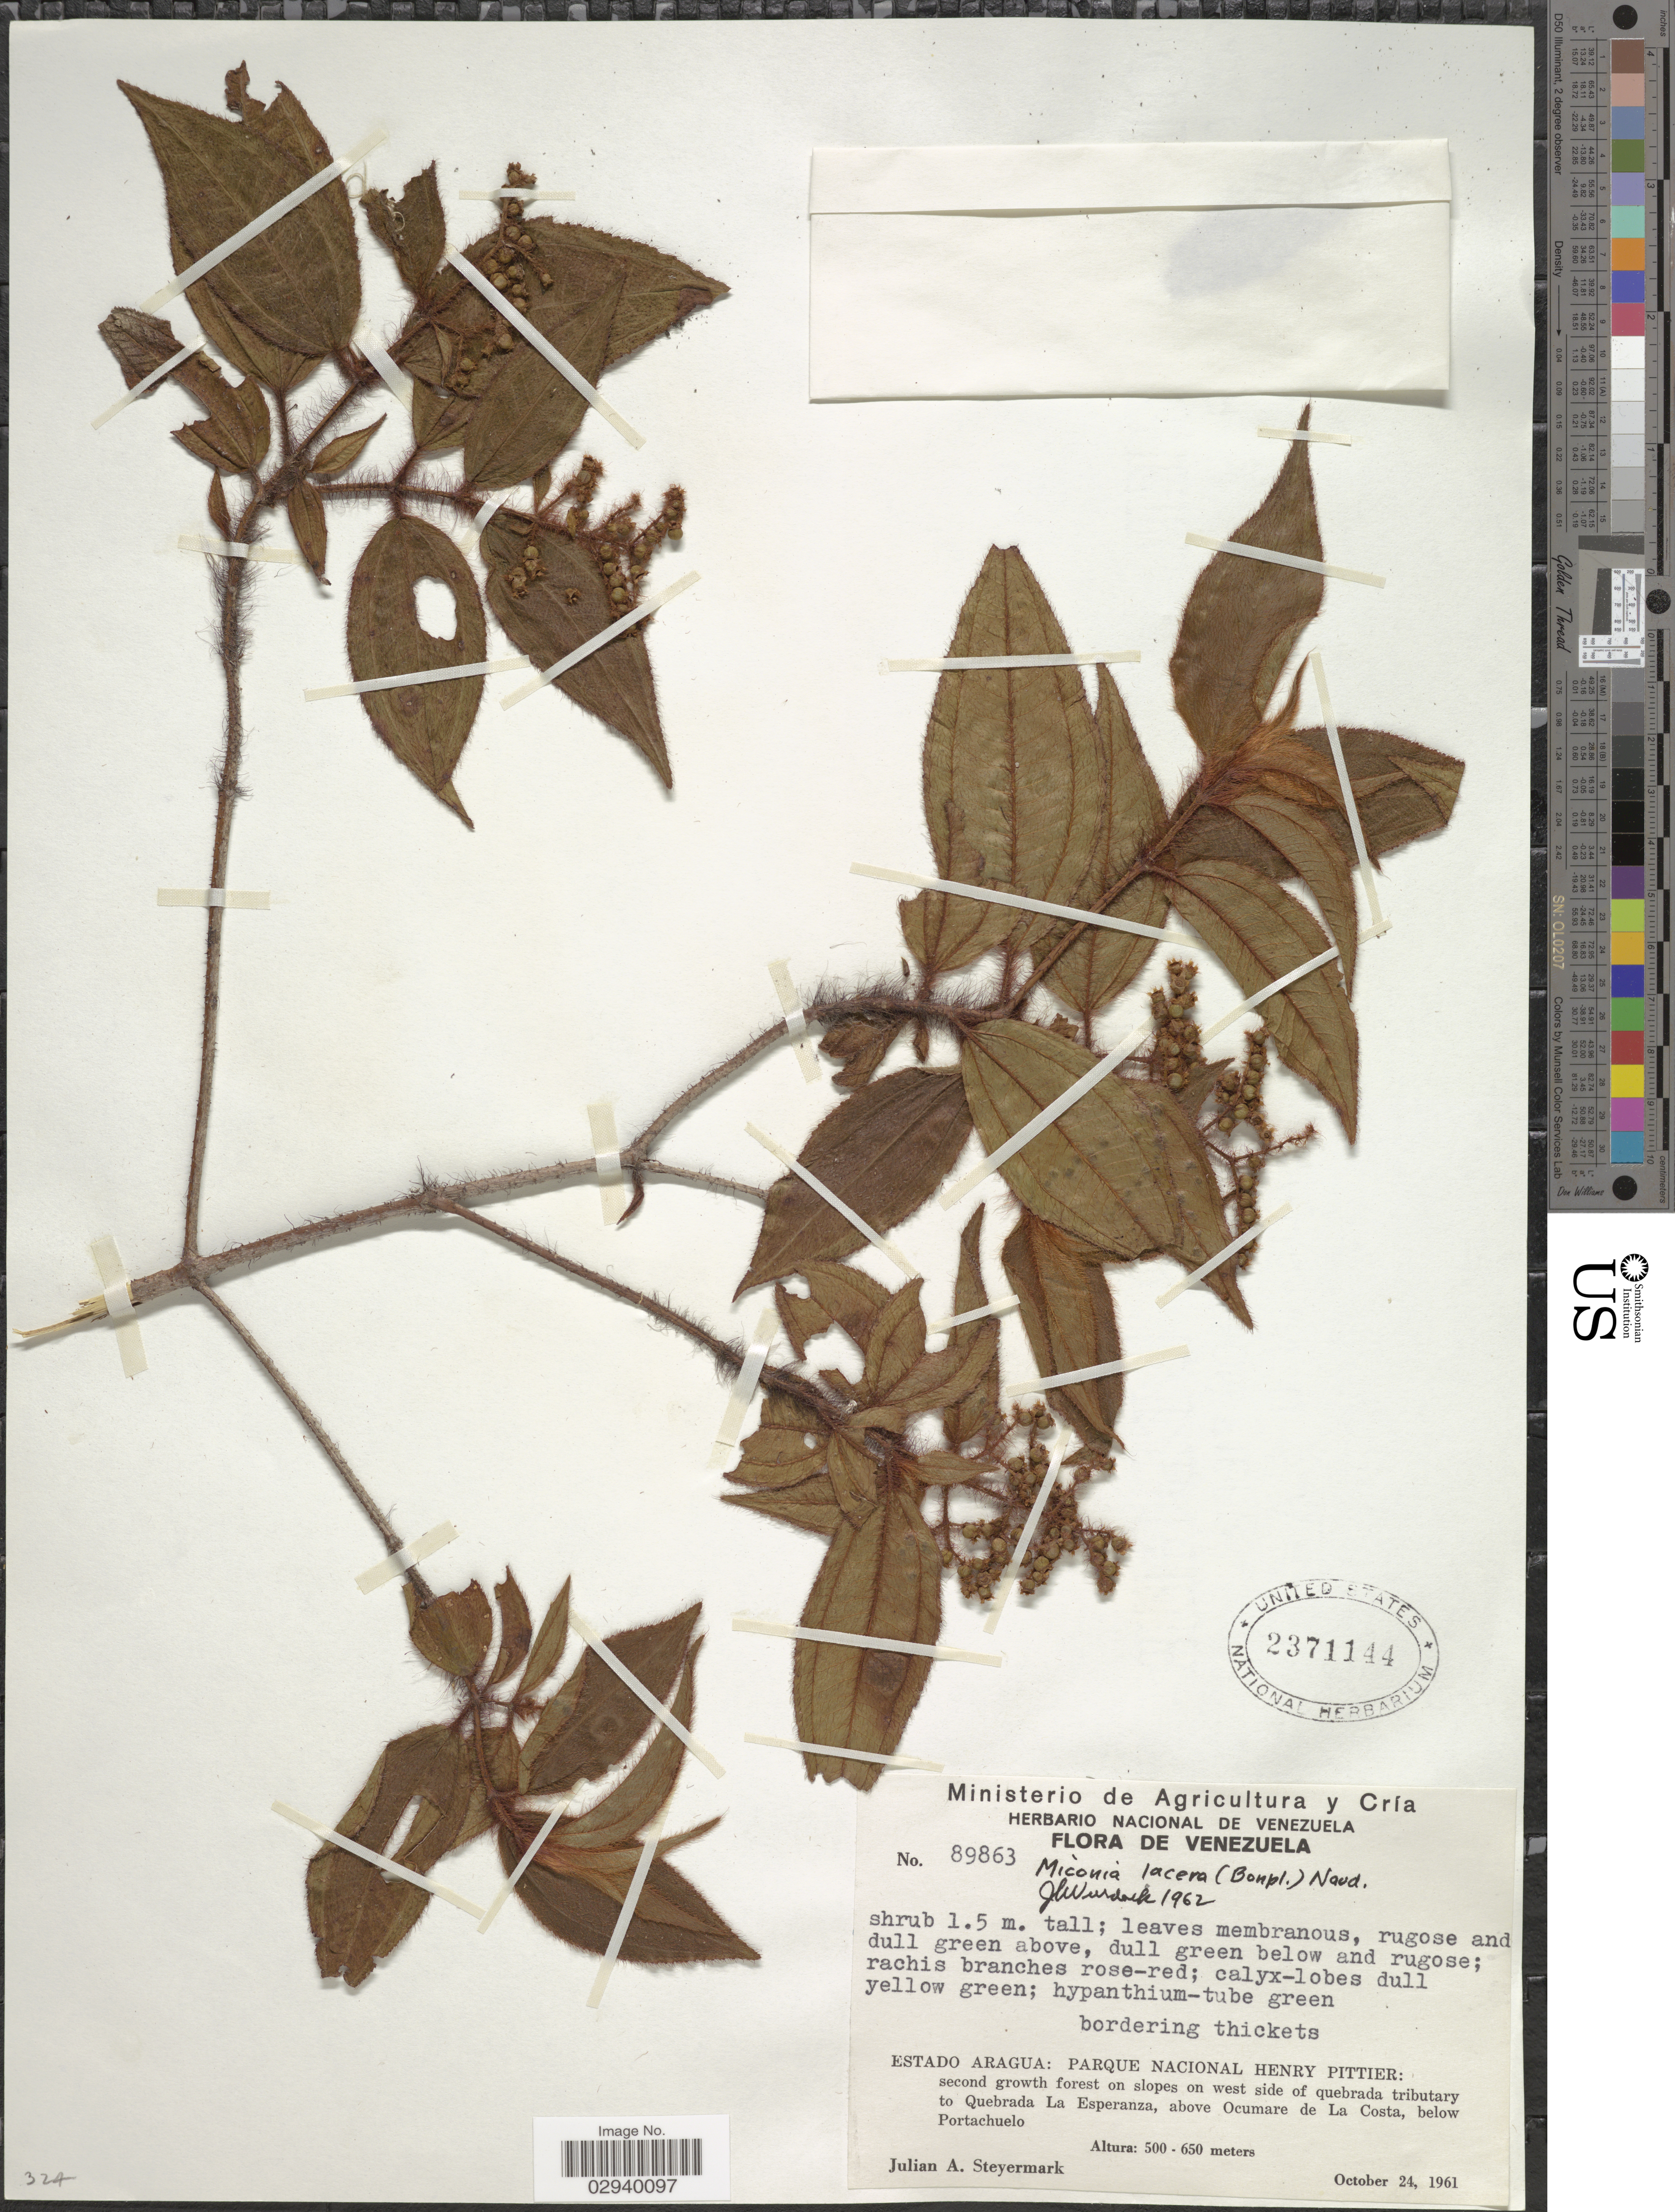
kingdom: Plantae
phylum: Tracheophyta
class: Magnoliopsida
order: Myrtales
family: Melastomataceae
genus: Miconia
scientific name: Miconia lacera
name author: (Bonpl.) Naudin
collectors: J. Steyermark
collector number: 89863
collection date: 1961-10-24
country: Venezuela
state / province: Aragua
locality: Parque Nacional Henry Pittier: second growth forest on slopes on west side of quebrada tributary to Quebrada La Esperanza, above Ocumare de La Costa, below Portachuelo.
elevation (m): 500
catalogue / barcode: US 2371144